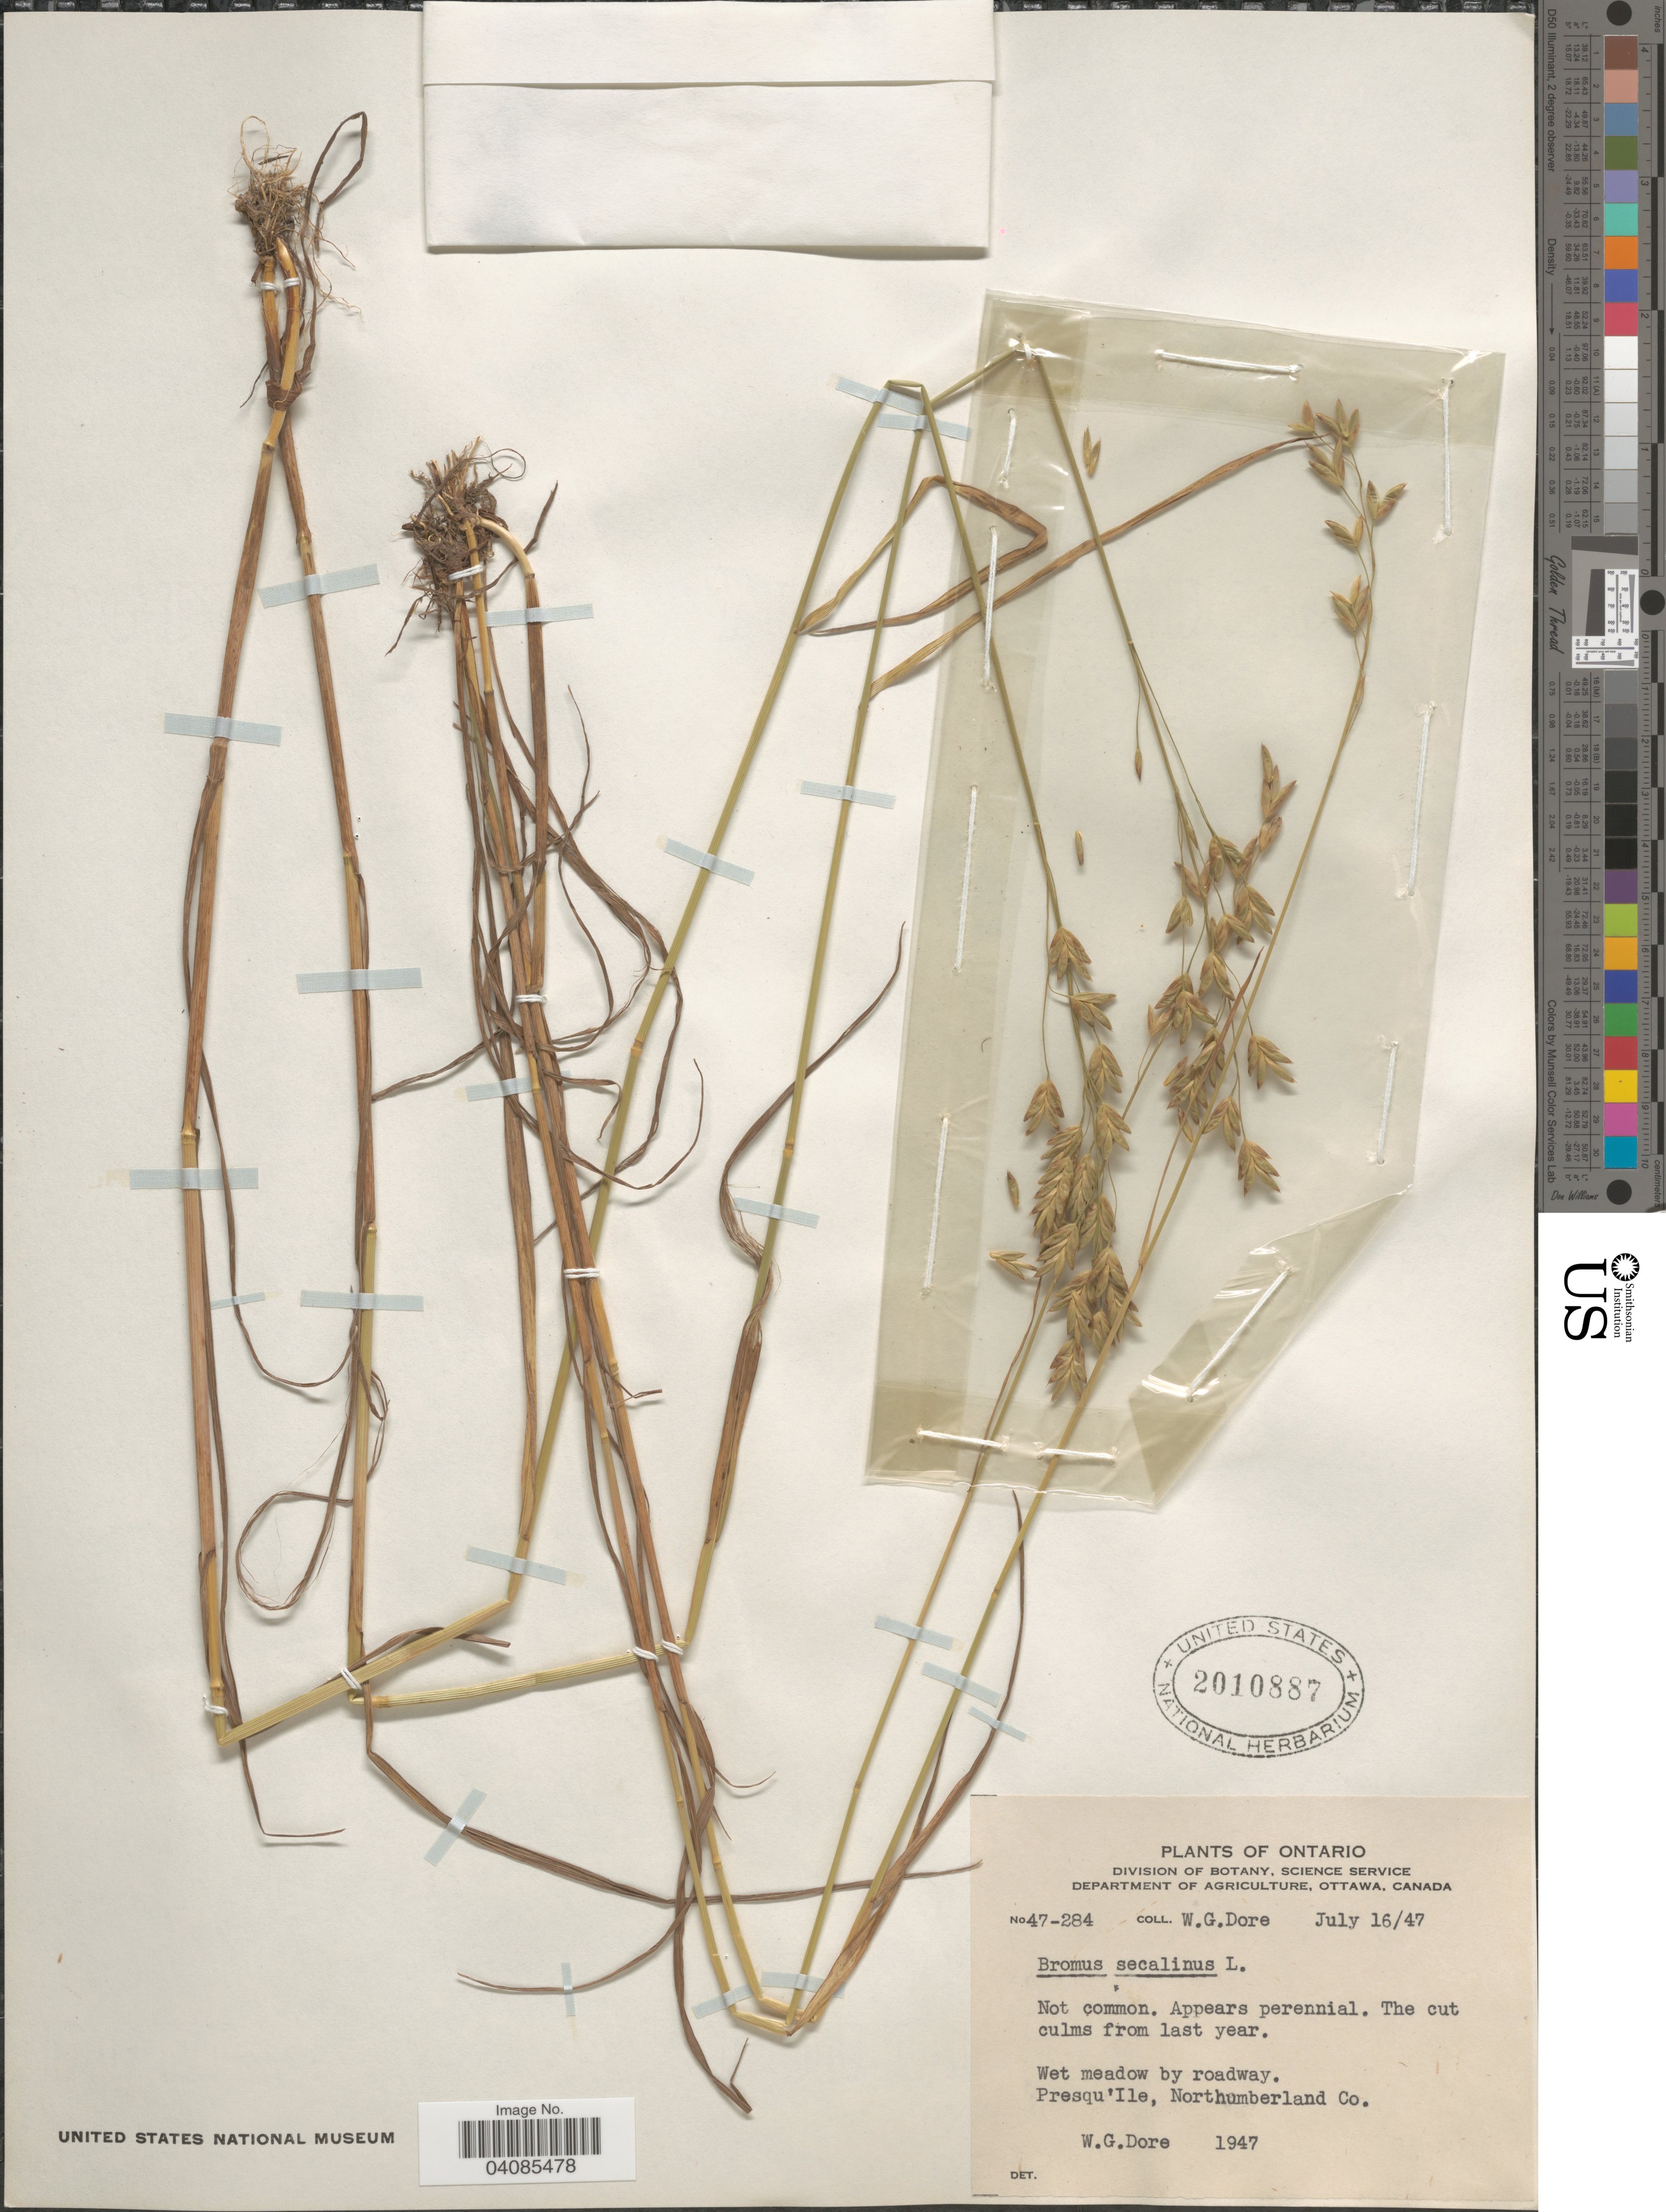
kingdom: Plantae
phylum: Tracheophyta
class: Liliopsida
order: Poales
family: Poaceae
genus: Bromus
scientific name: Bromus secalinus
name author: L.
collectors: W. Dore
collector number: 47-284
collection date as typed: Transcribed d/m/y: 16/7/47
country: Canada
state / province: Ontario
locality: Wet meadow by roadway. Presqu'Ile, Northumberland Co.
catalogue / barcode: US 2010887